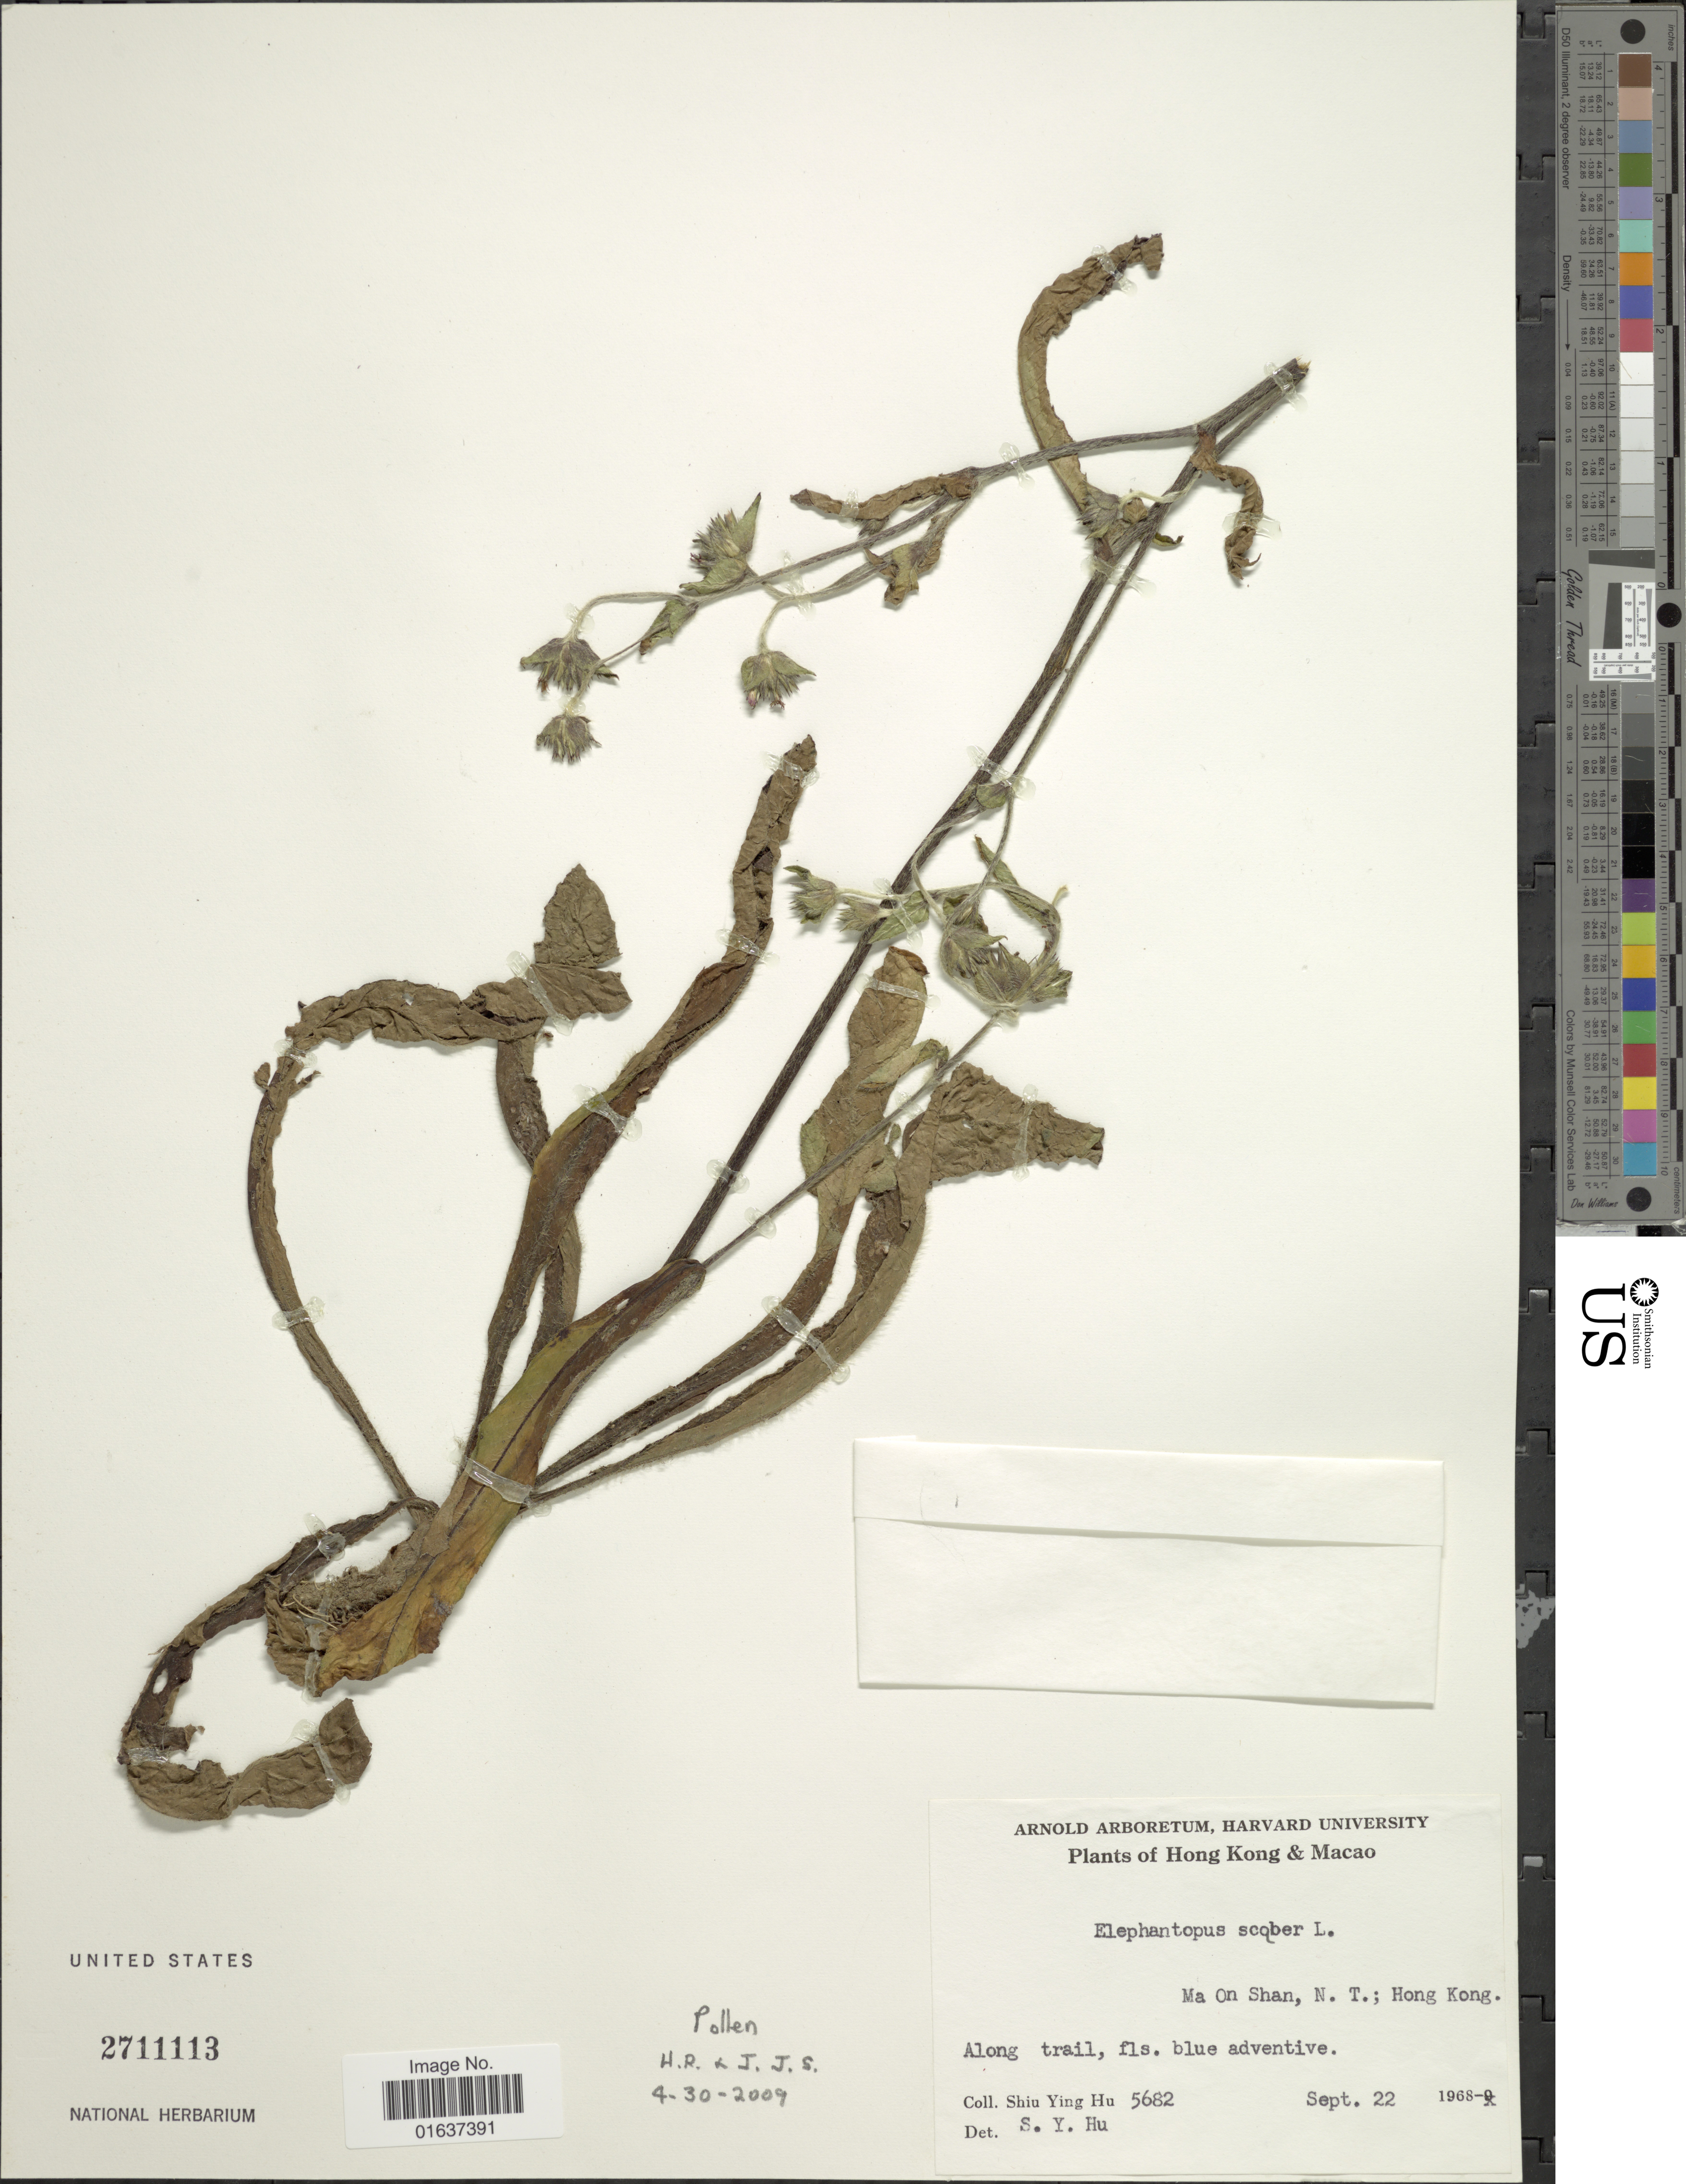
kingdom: Plantae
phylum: Tracheophyta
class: Magnoliopsida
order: Asterales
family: Asteraceae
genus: Elephantopus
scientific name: Elephantopus scaber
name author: L.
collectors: S. Y. Hu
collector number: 5682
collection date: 1968-09-22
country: China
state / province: Hong Kong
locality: Ma On Shan, N.T.; Hong Kong, along trail, fls. blue adventive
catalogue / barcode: US 2711113